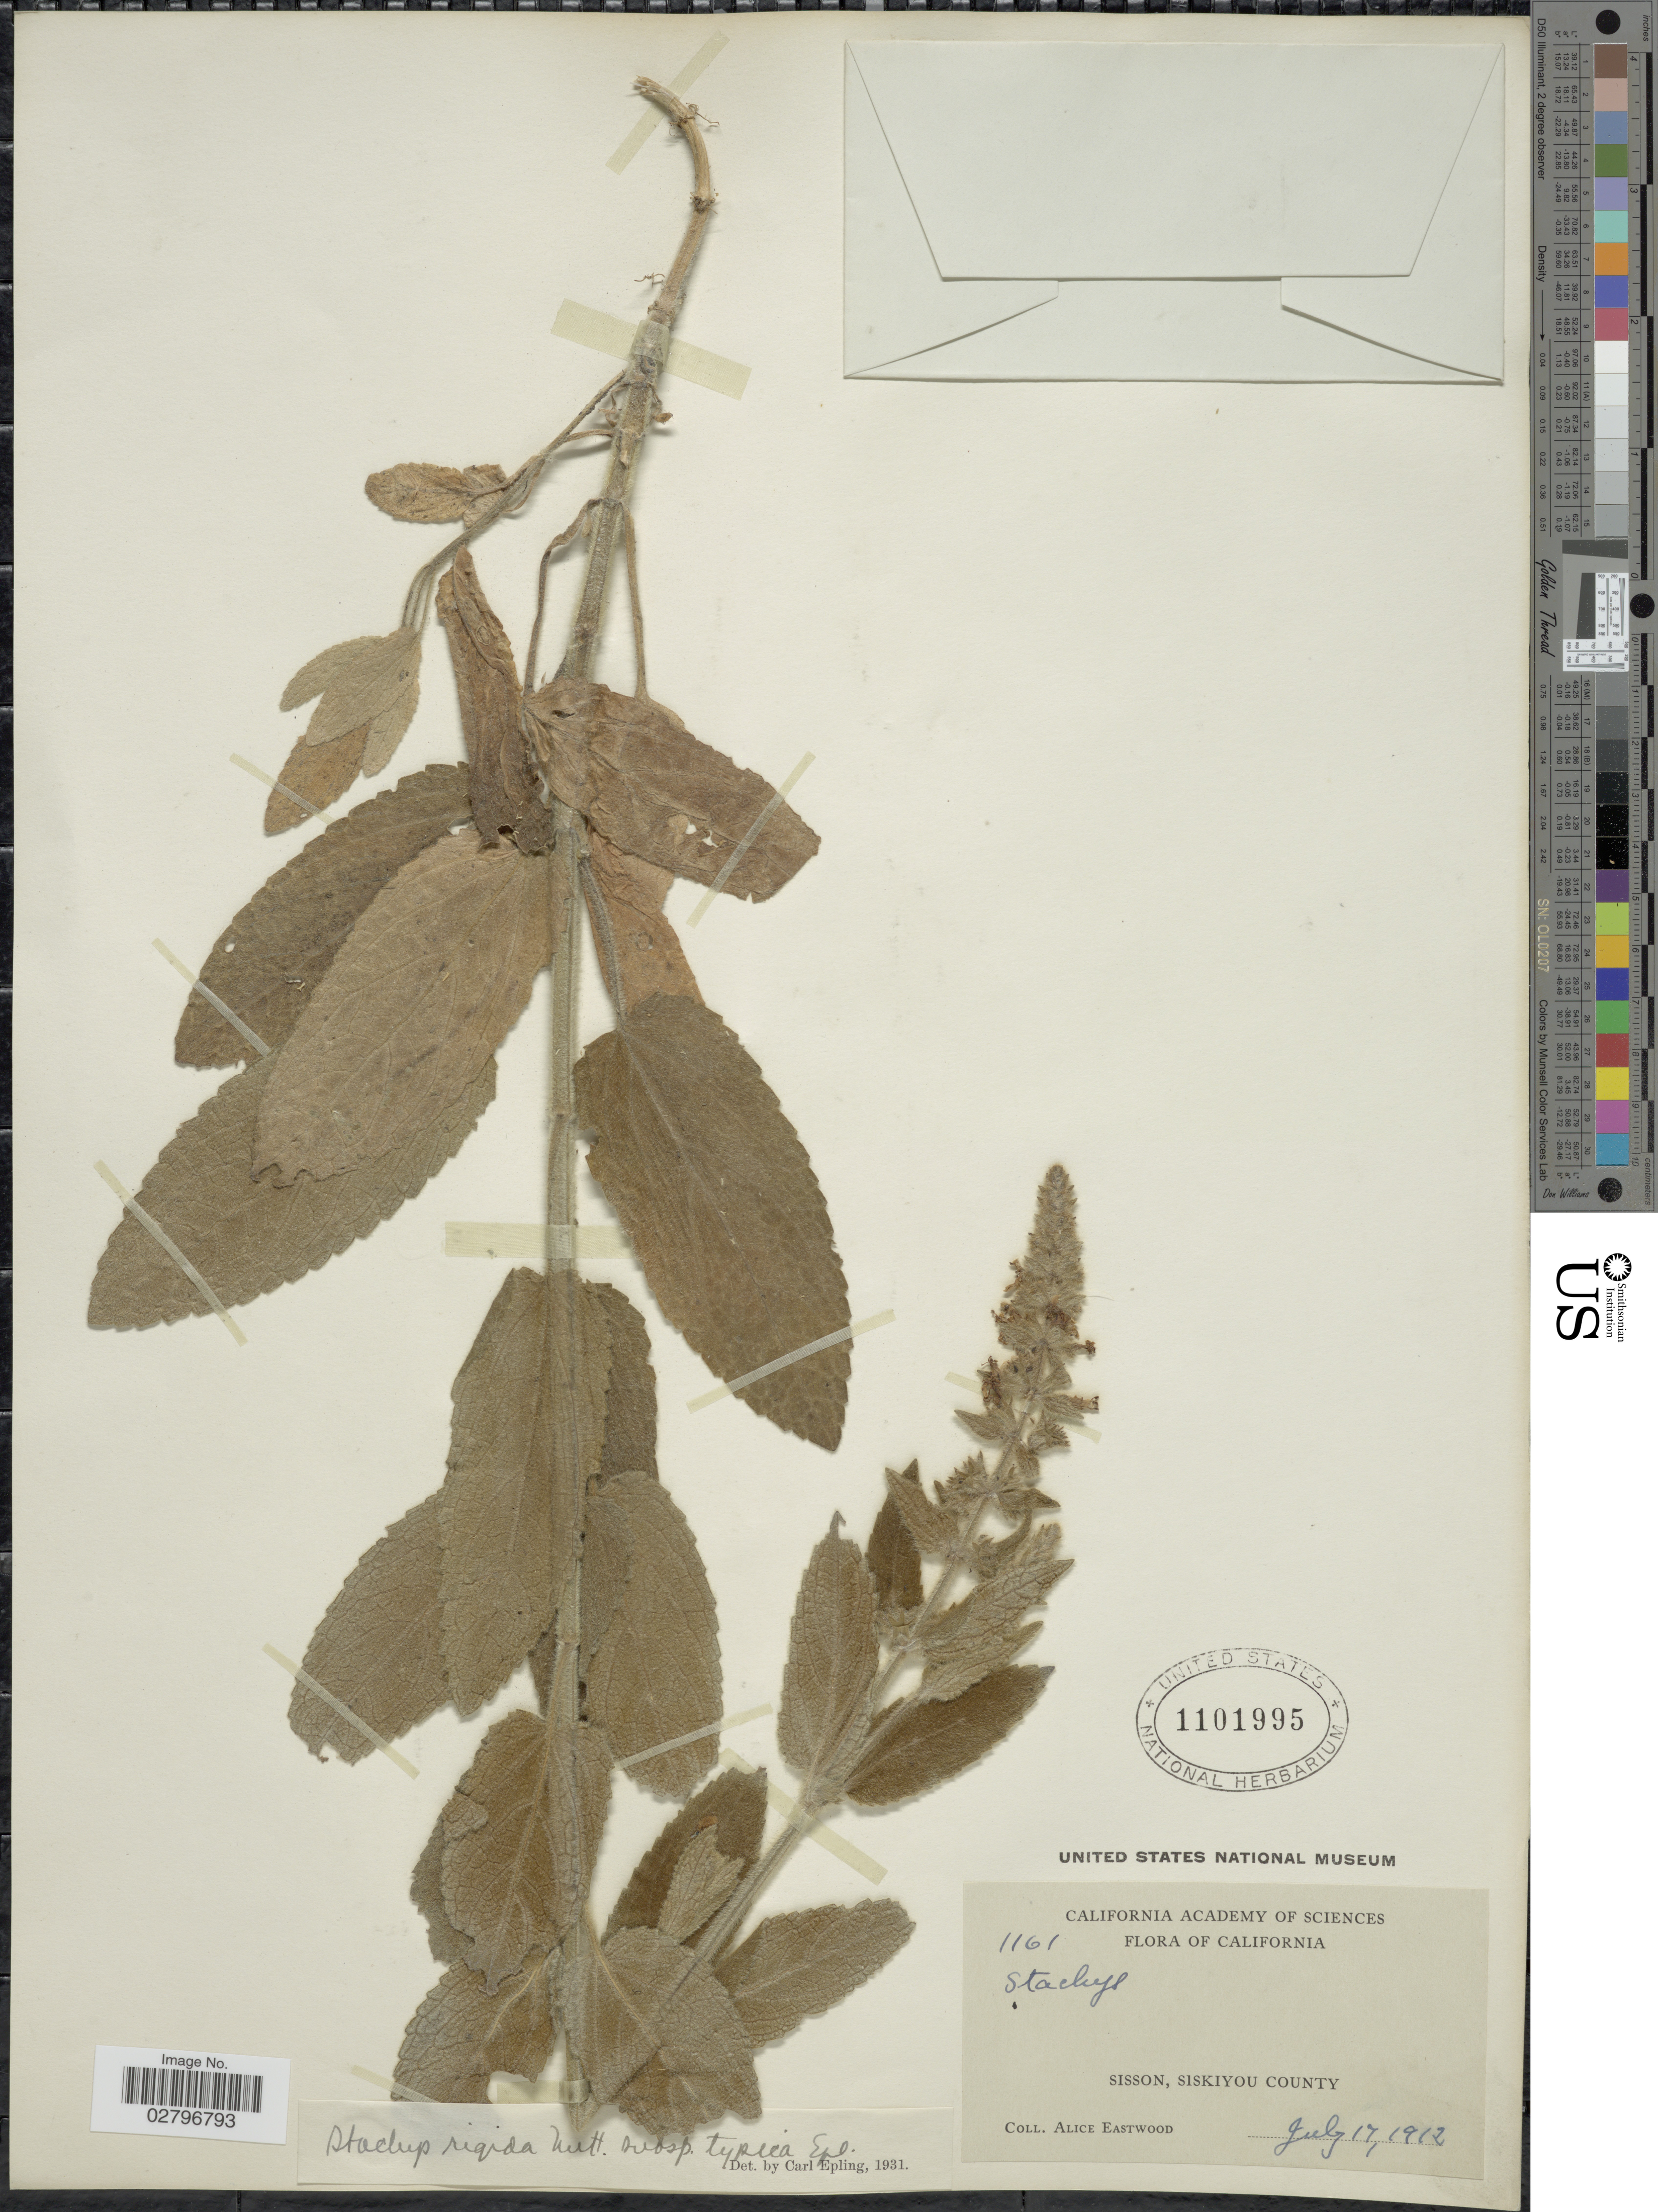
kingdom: Plantae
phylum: Tracheophyta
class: Magnoliopsida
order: Lamiales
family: Lamiaceae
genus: Stachys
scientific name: Stachys rigida subsp. typica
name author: Epling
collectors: A. Eastwood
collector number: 1161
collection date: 1912-07-17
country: United States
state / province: California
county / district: Siskiyou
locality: Sisson, Siskiyou County.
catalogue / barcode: US 1101995